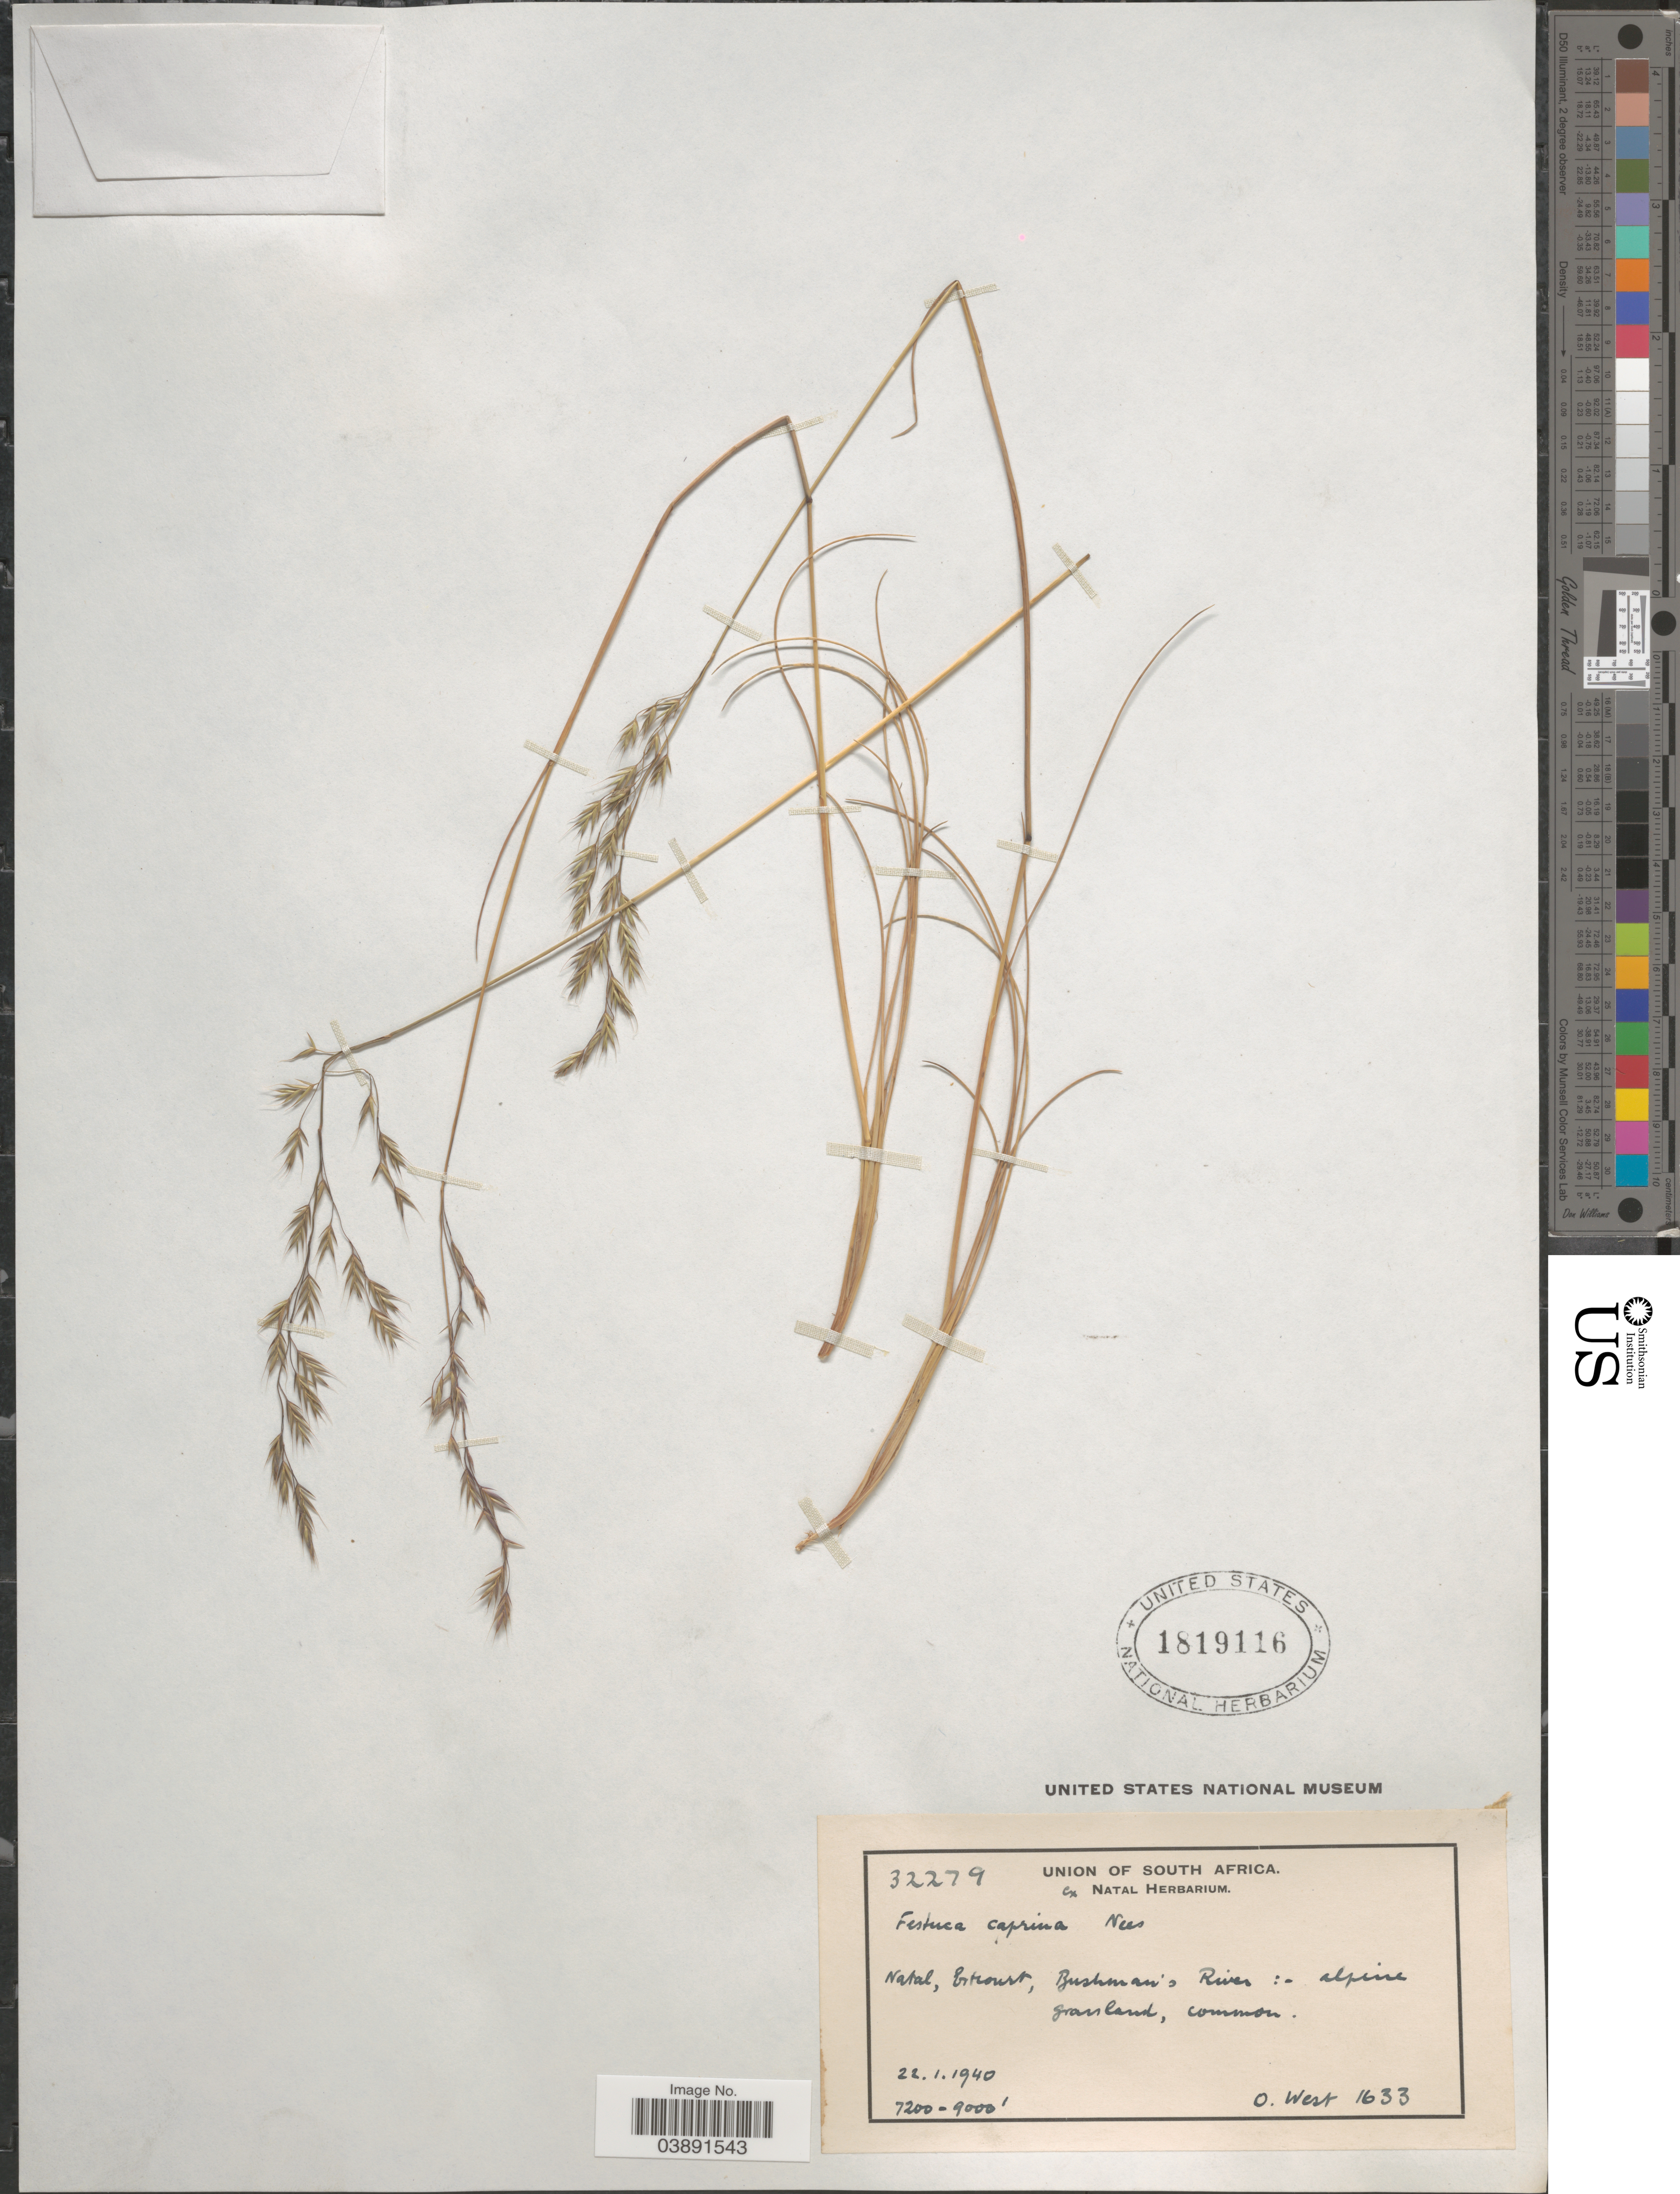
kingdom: Plantae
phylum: Tracheophyta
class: Liliopsida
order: Poales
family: Poaceae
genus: Festuca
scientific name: Festuca caprina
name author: Nees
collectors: O. West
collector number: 1633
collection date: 1940-01-22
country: South Africa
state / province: KwaZulu-Natal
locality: Union of South Africa. Natal, Estcourt, Bushman's River.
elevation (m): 2195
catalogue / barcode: US 1819116